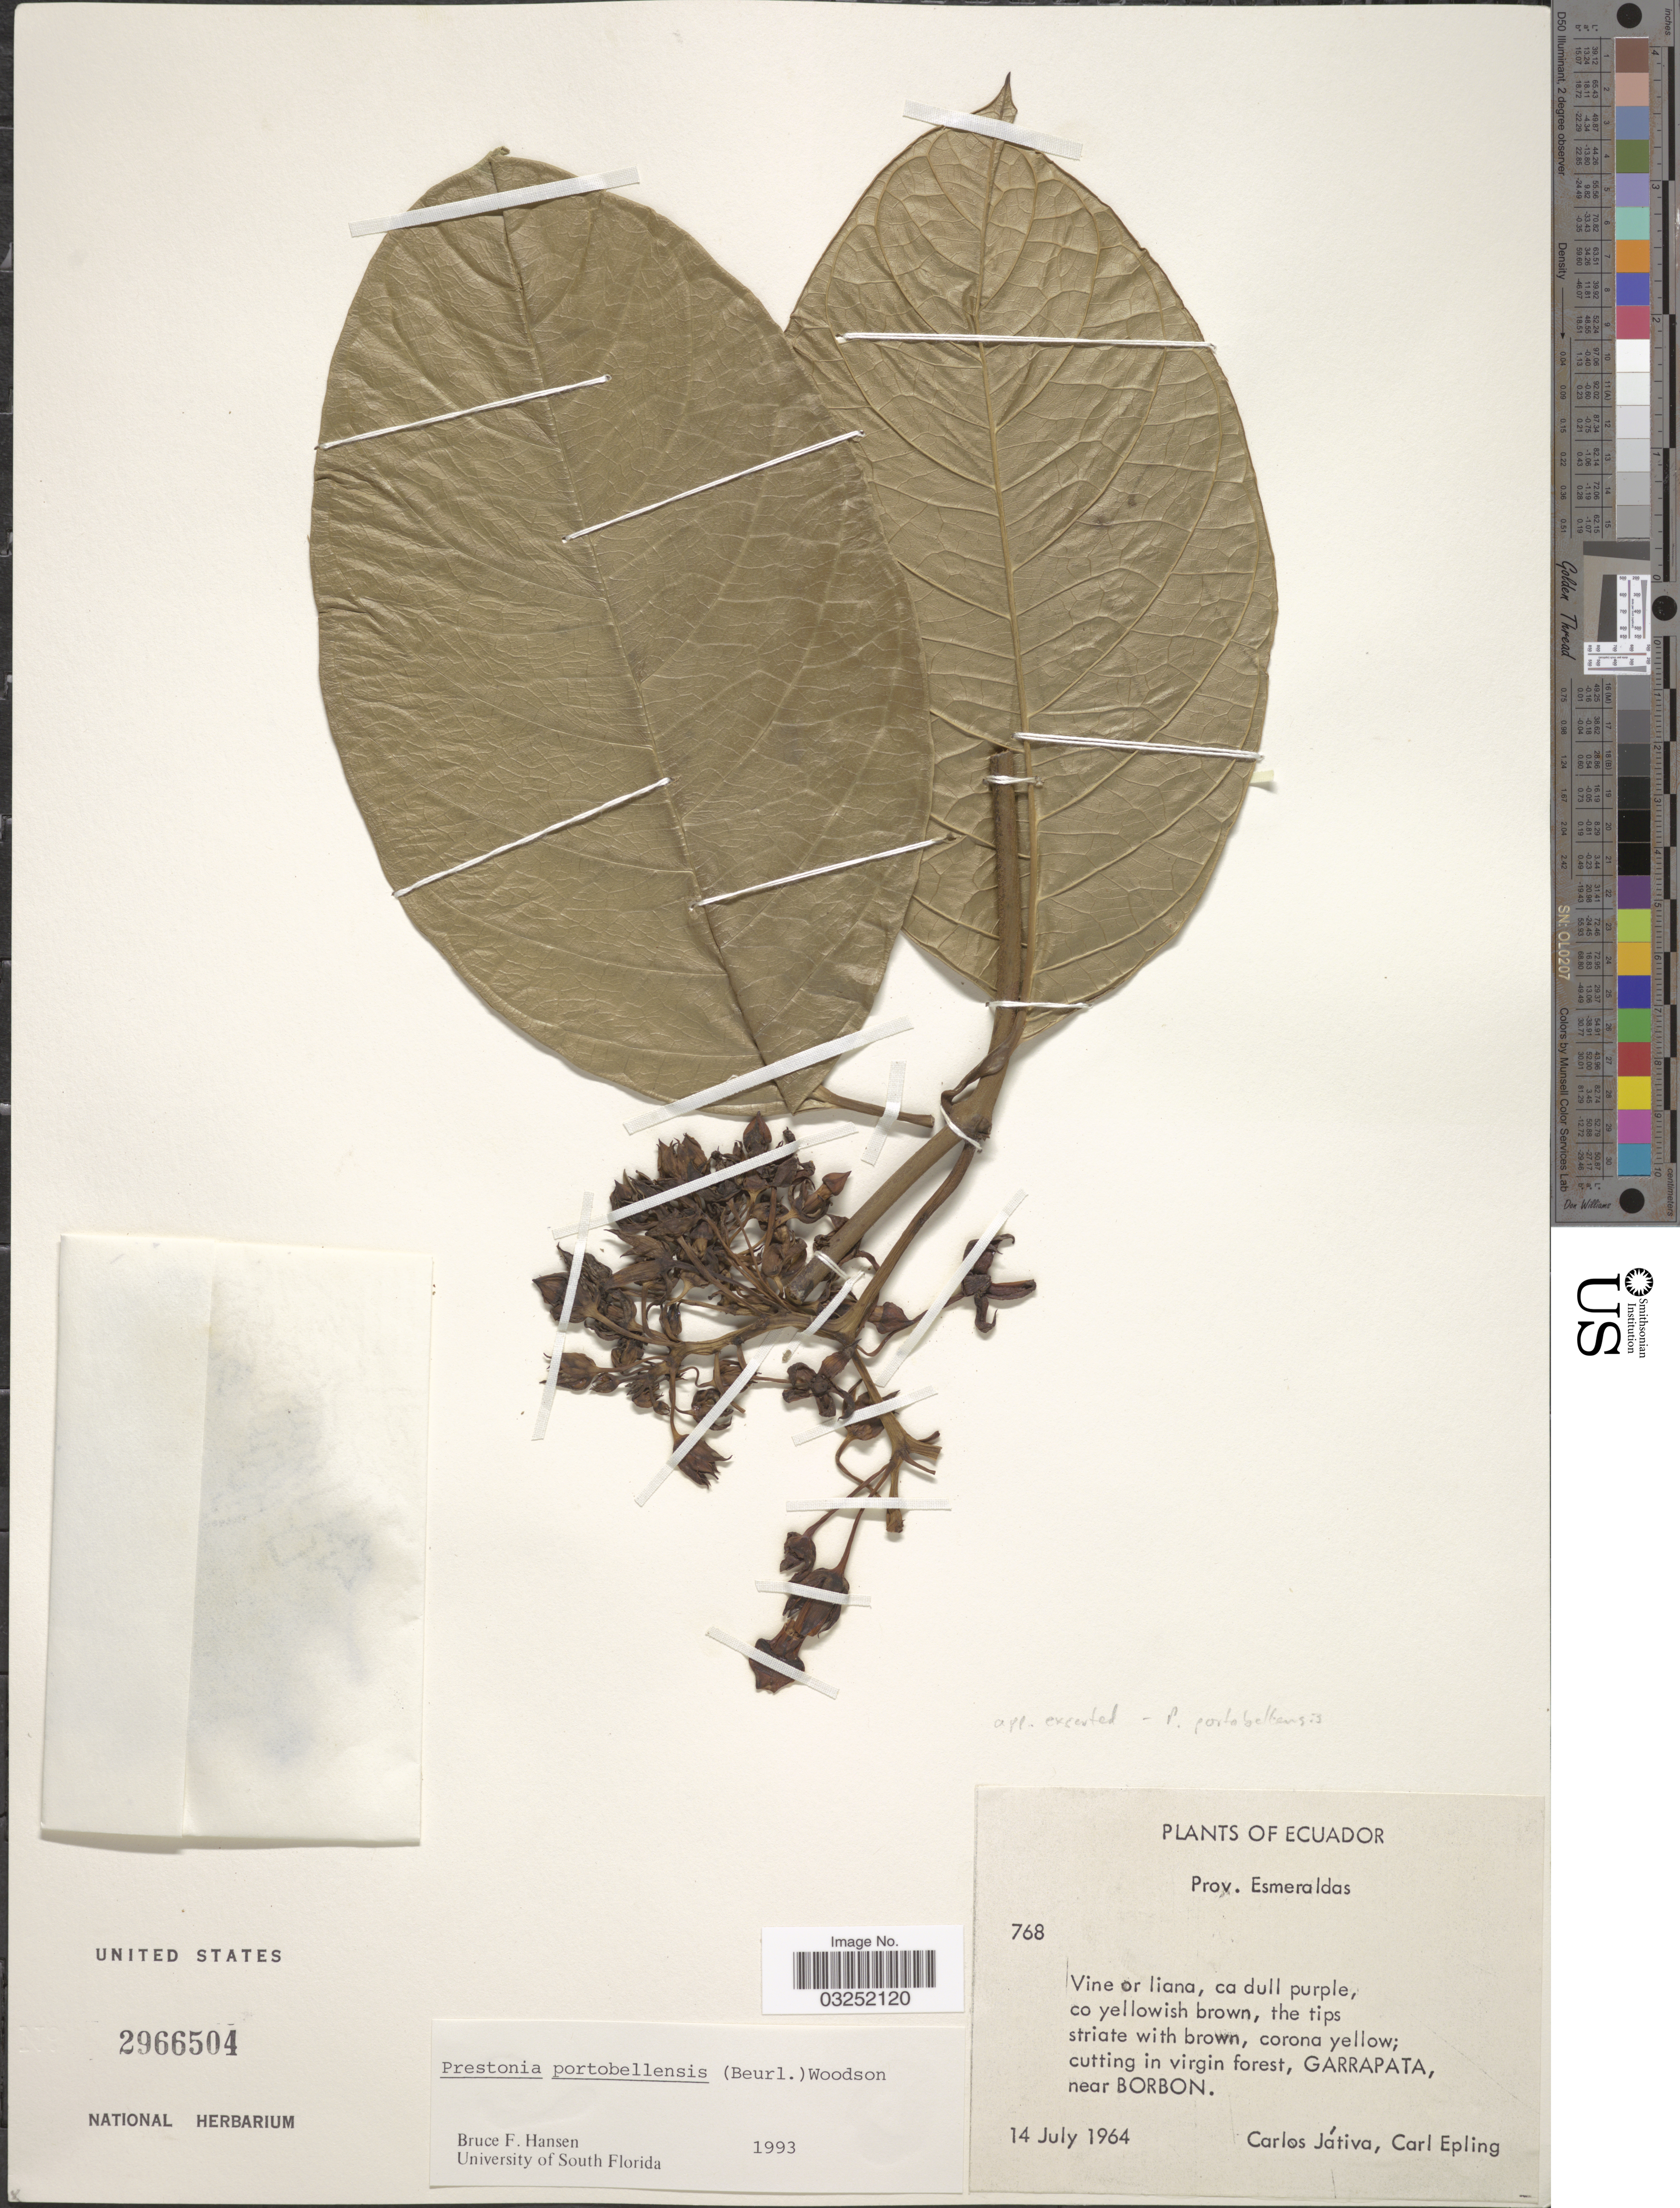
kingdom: Plantae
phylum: Tracheophyta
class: Magnoliopsida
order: Gentianales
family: Apocynaceae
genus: Prestonia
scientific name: Prestonia portobellensis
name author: (Beurl.) Woodson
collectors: C. D. Játiva & C. C. Epling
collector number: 768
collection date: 1964-07-14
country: Ecuador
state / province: Esmeraldas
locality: Cutting in virgin forest, Garrapata, near Borbon.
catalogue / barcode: US 2966504